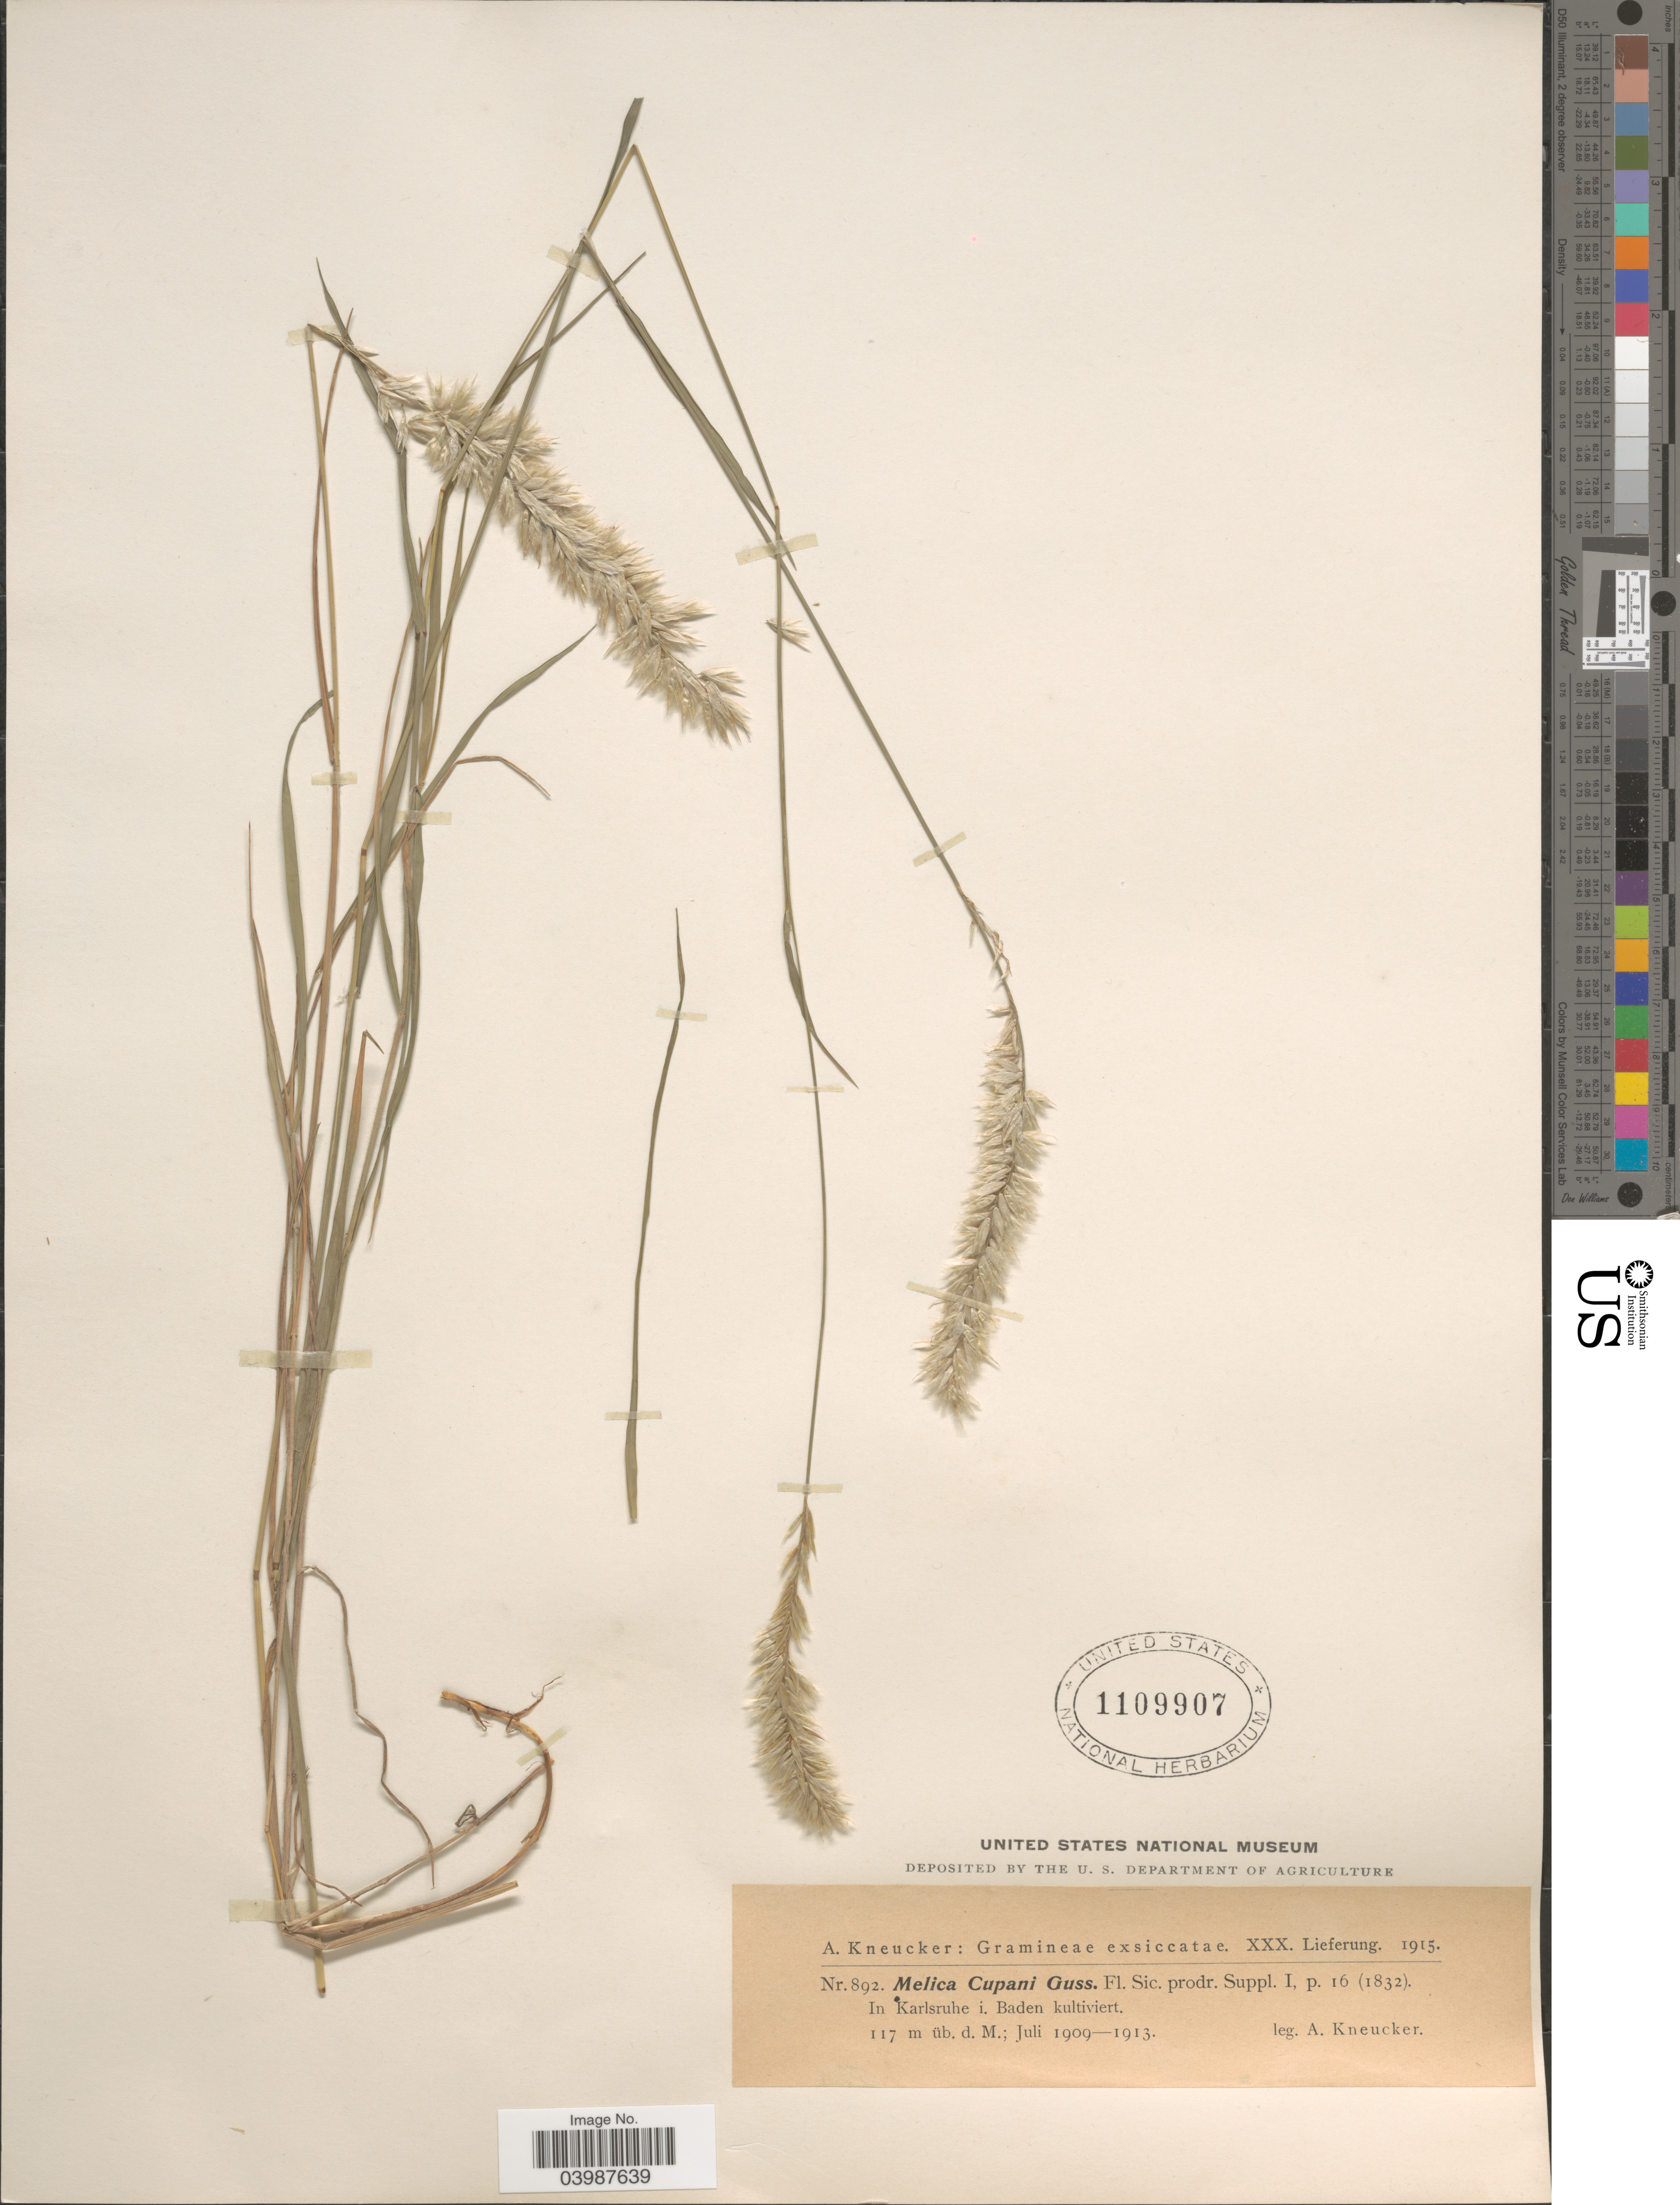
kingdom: Plantae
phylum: Tracheophyta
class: Liliopsida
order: Poales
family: Poaceae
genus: Melica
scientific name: Melica cupani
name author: Gussone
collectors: A. Kneucker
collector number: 892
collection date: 1909-07/1913-07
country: Germany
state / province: Baden-Württemberg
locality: In Karlsruhe i. Baden kultiviert.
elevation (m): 117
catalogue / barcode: US 1109907